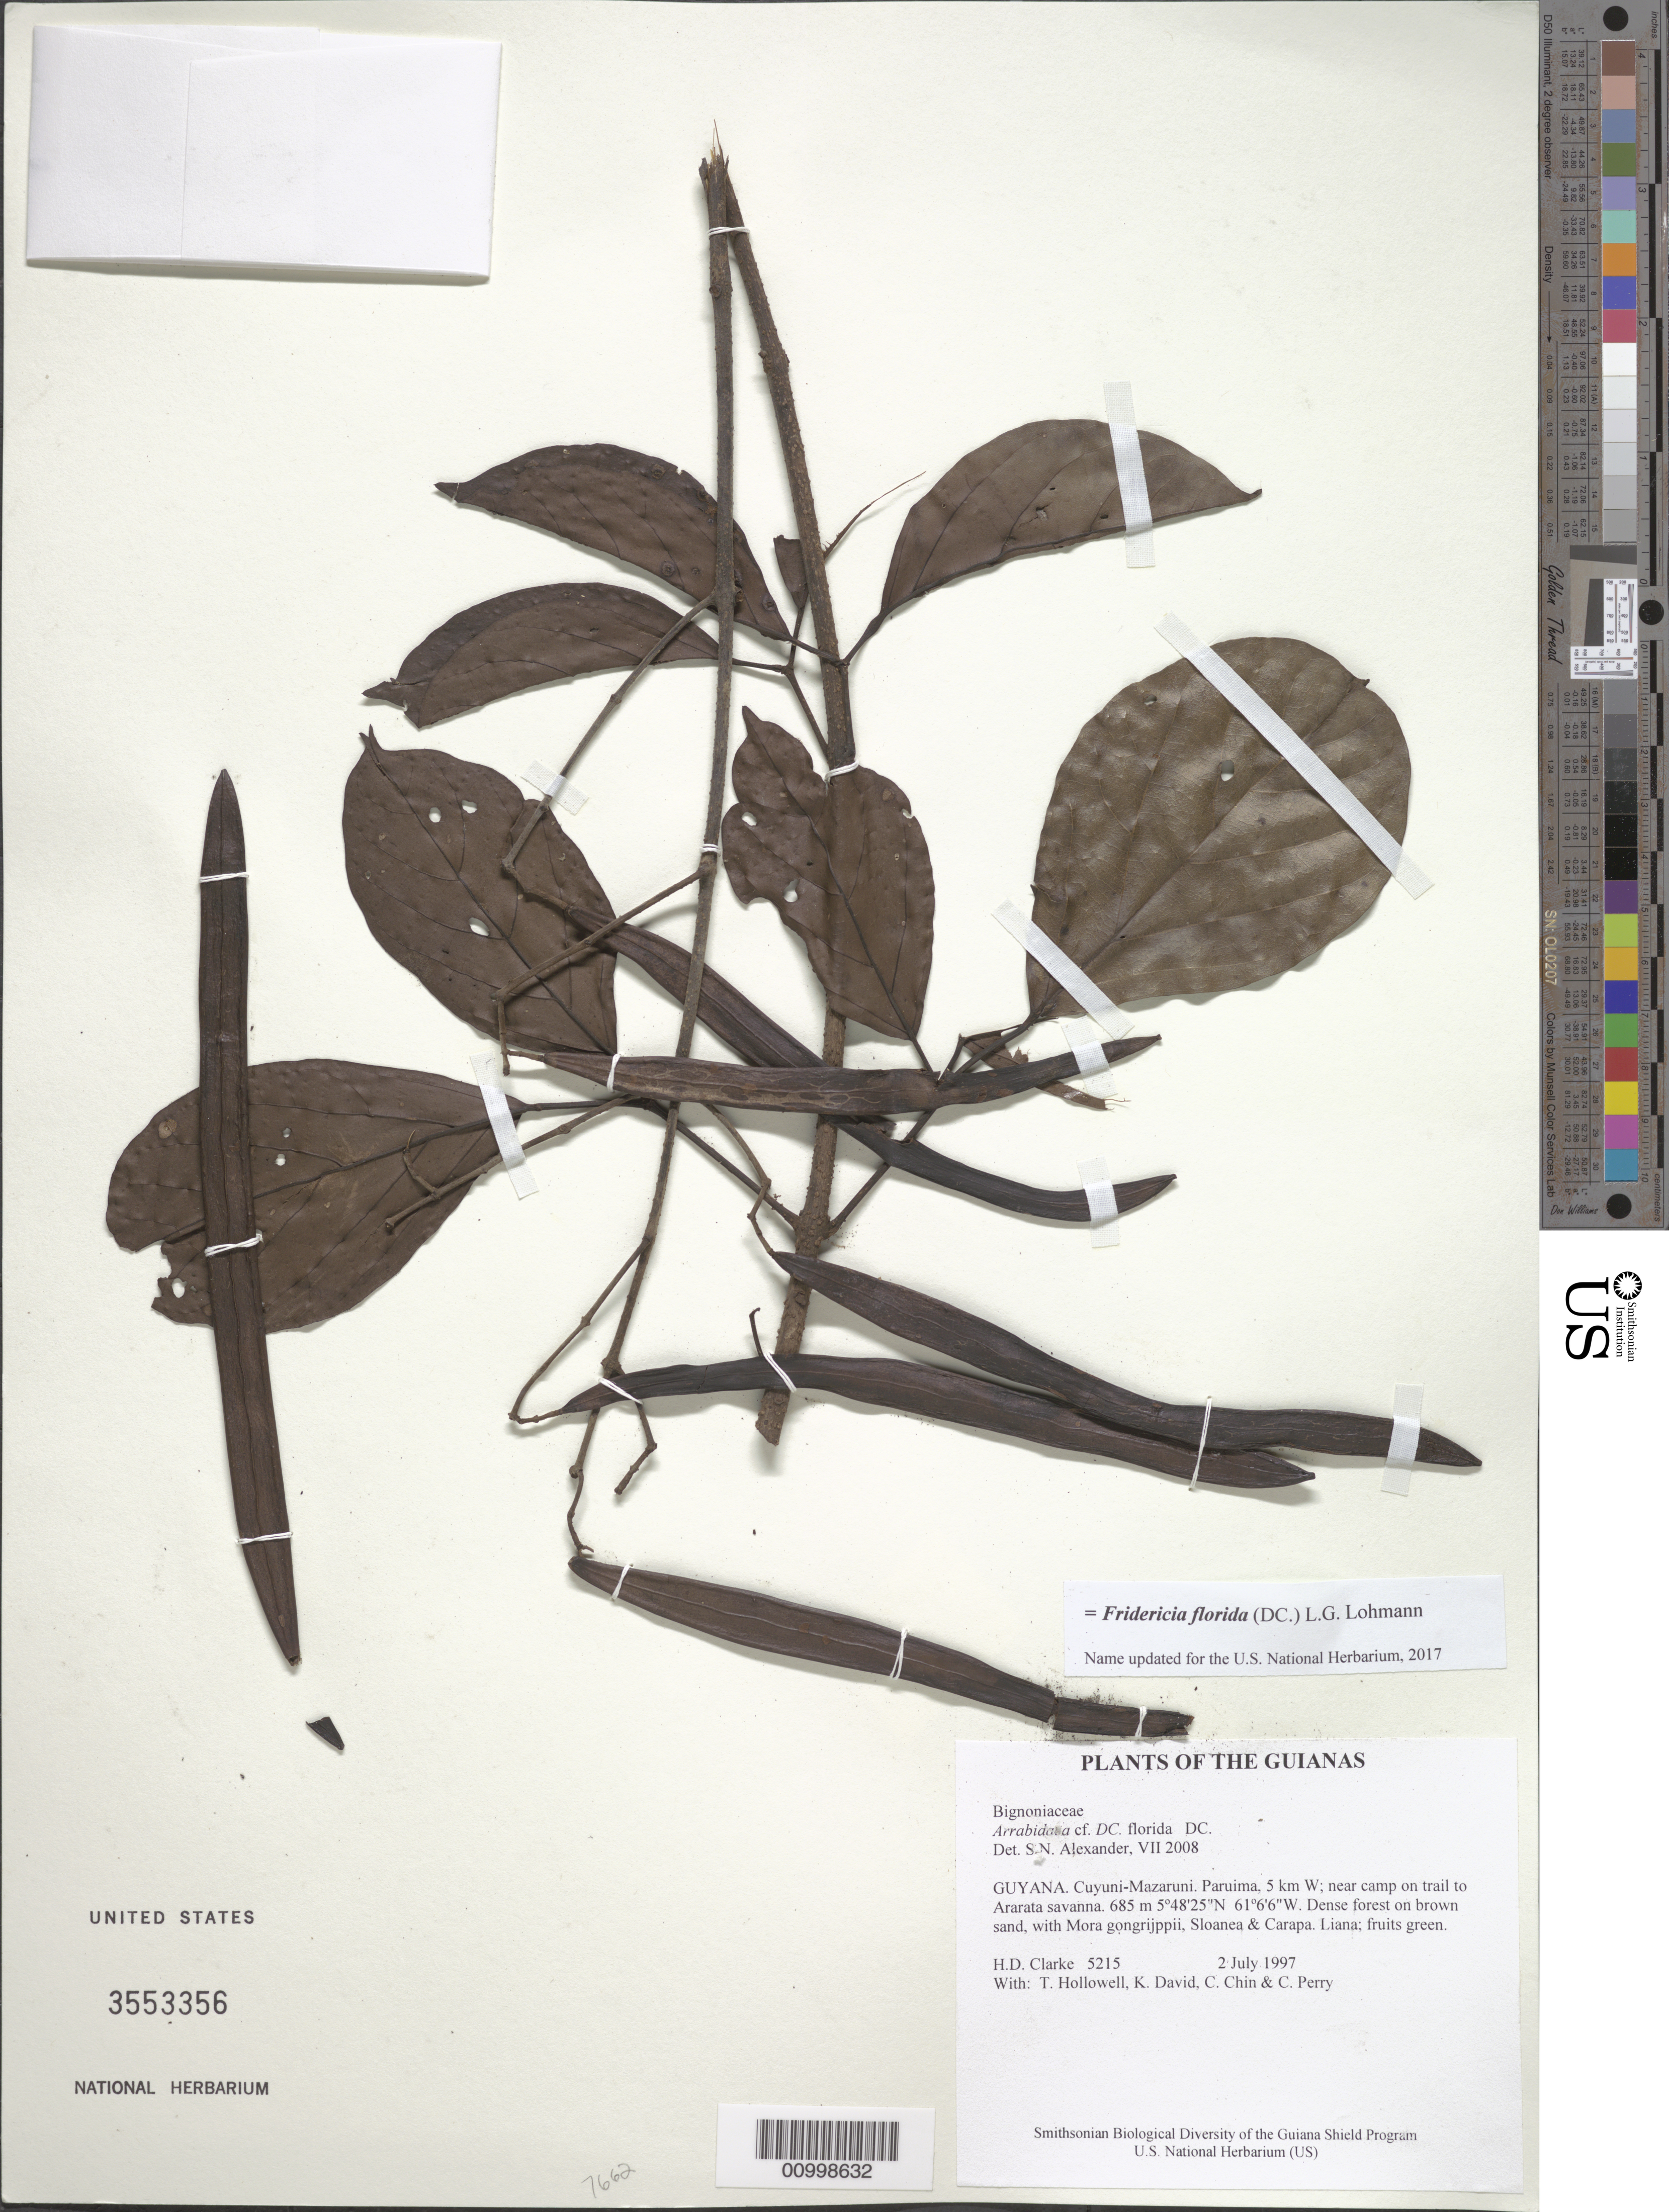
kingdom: Plantae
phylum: Tracheophyta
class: Magnoliopsida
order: Lamiales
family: Bignoniaceae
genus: Arrabidaea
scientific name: Arrabidaea florida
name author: DC.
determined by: Alexander, S. N.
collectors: H. D. Clarke, T. Hollowell, K. David, C. Chin & C. Perry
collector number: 5215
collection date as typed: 2 July 1997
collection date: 1997-07-02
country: Guyana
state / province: Cuyuni-Mazaruni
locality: Paruima, 5 km W; near camp on trail to Ararata savanna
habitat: Dense forest on brown sand, with Mora gongrijppii, Sloanea & Carapa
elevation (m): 685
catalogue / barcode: US 3553356